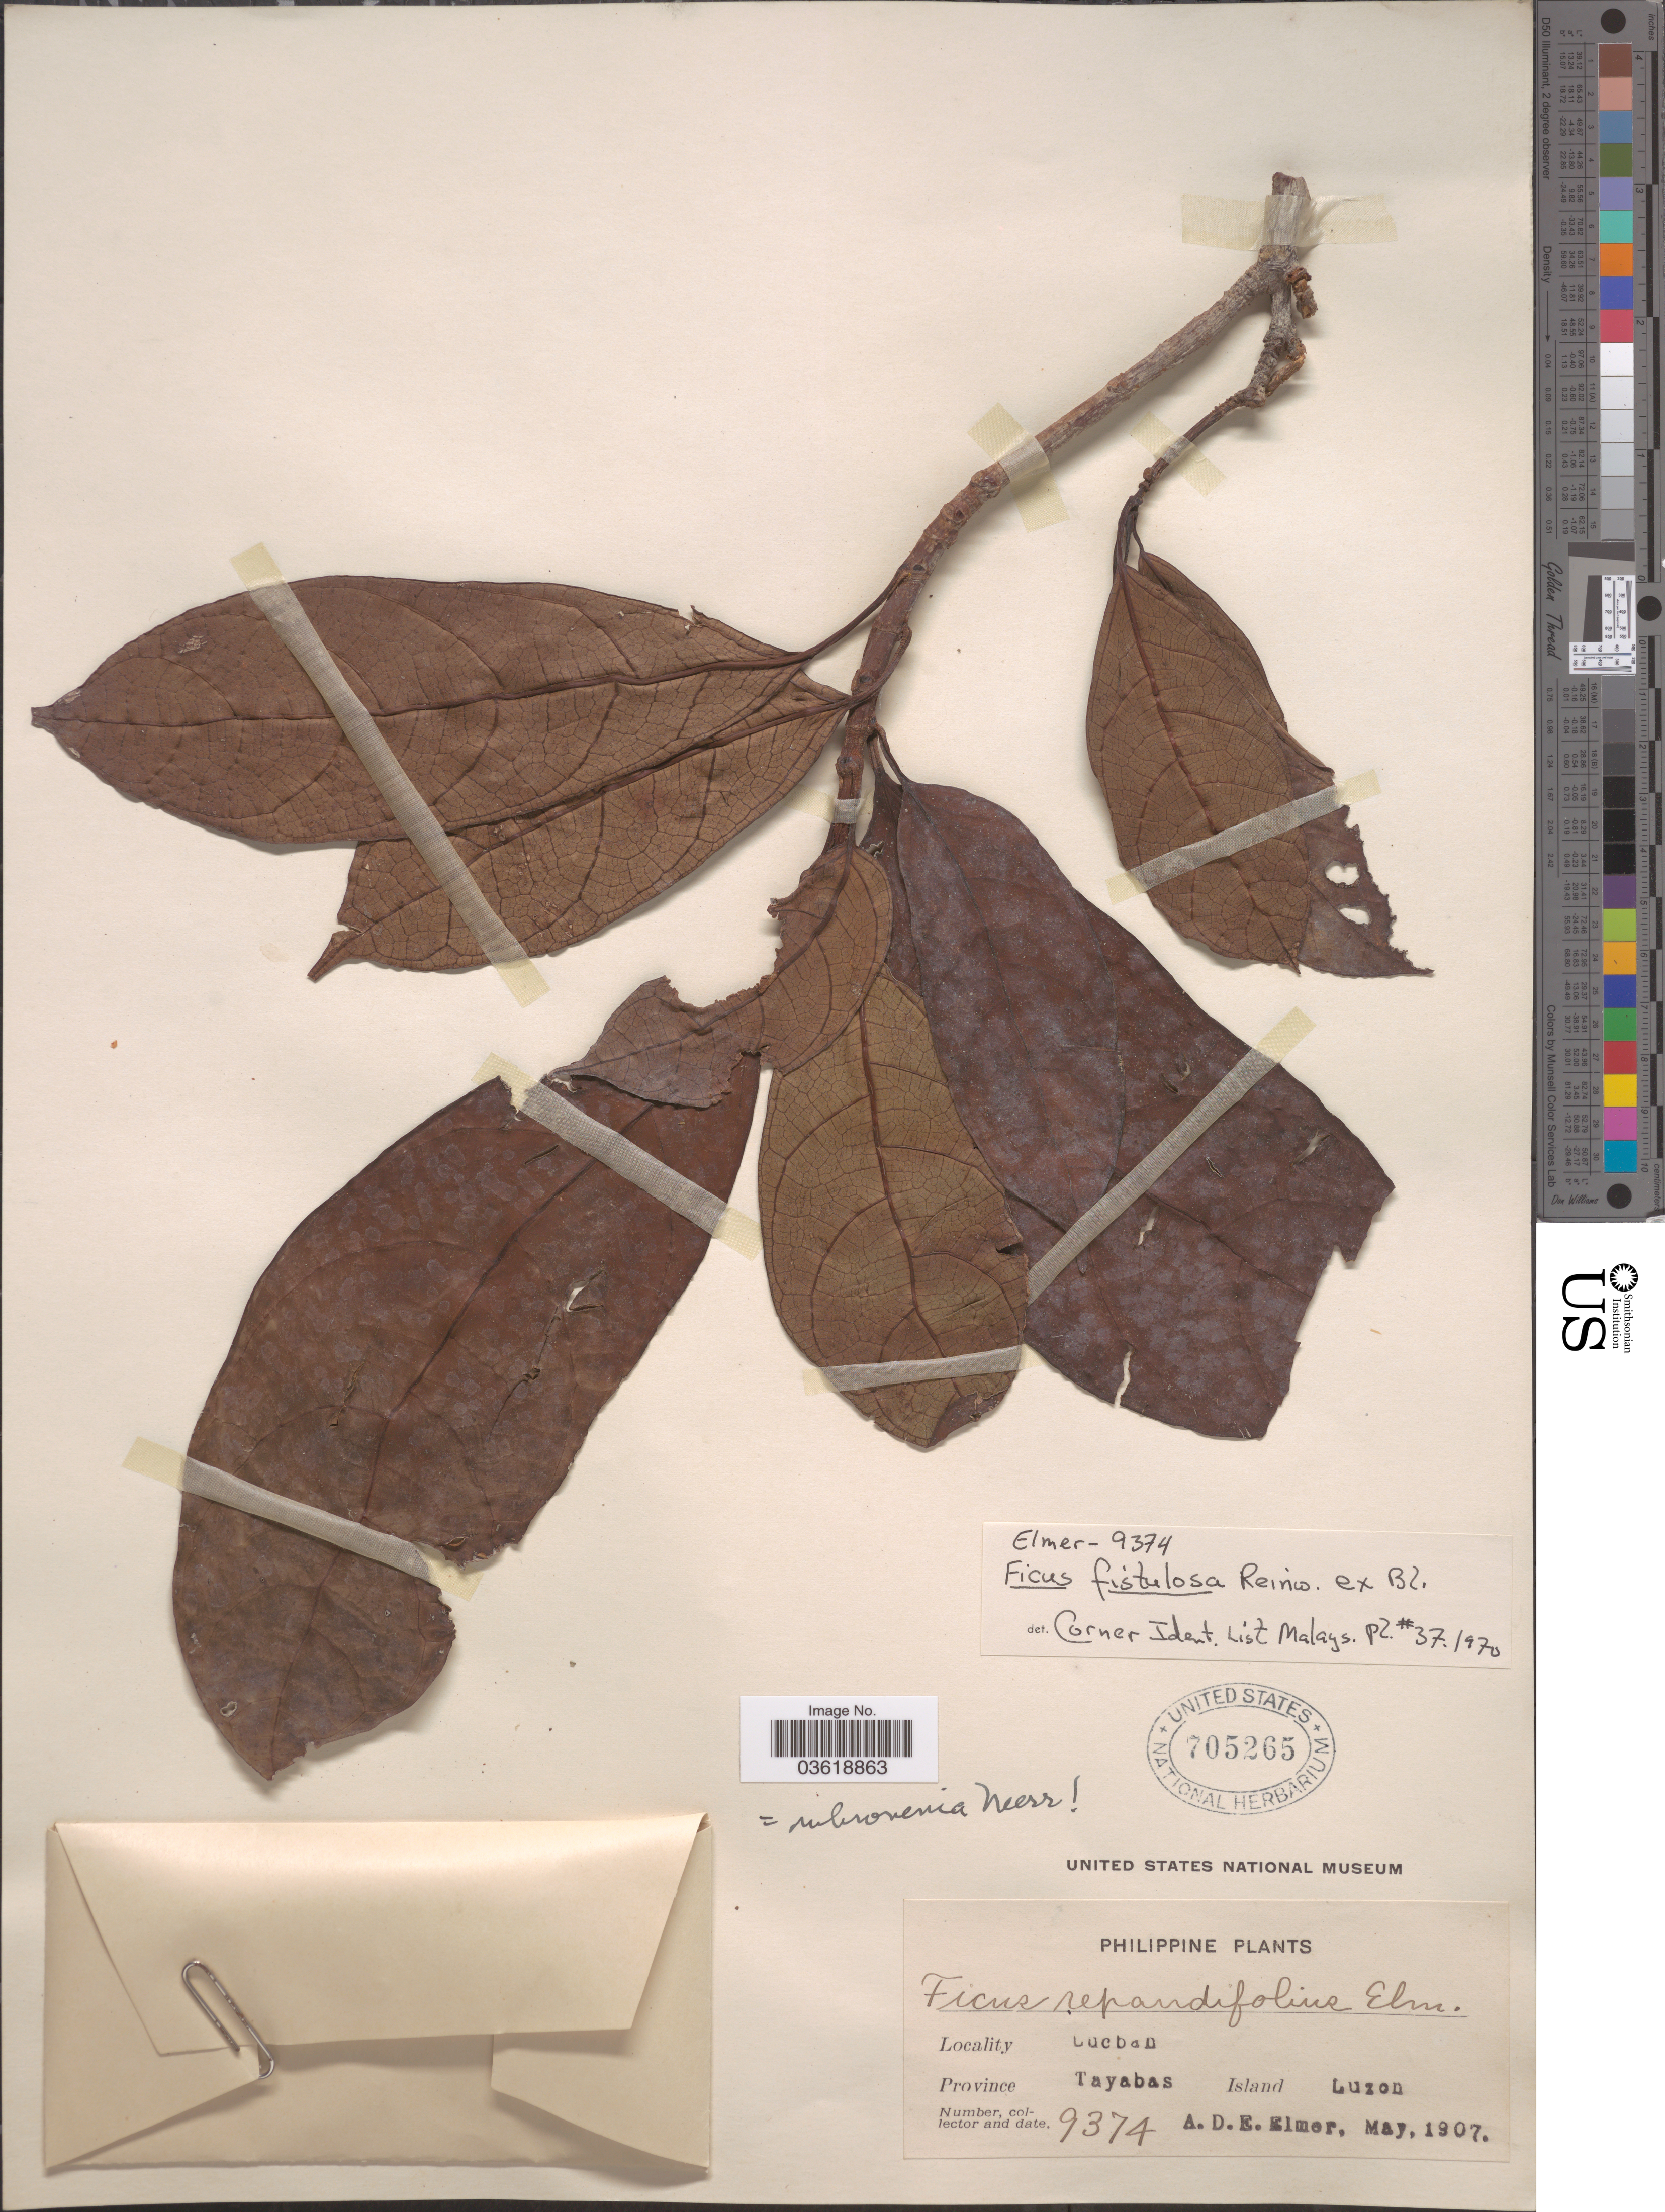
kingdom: Plantae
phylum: Tracheophyta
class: Magnoliopsida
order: Rosales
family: Moraceae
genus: Ficus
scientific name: Ficus fistulosa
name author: Reinw. ex Blume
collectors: A. D. E. Elmer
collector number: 9374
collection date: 1907-05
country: Philippines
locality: Lucban. Province Tayabas. Island Luzon.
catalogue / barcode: US 705265